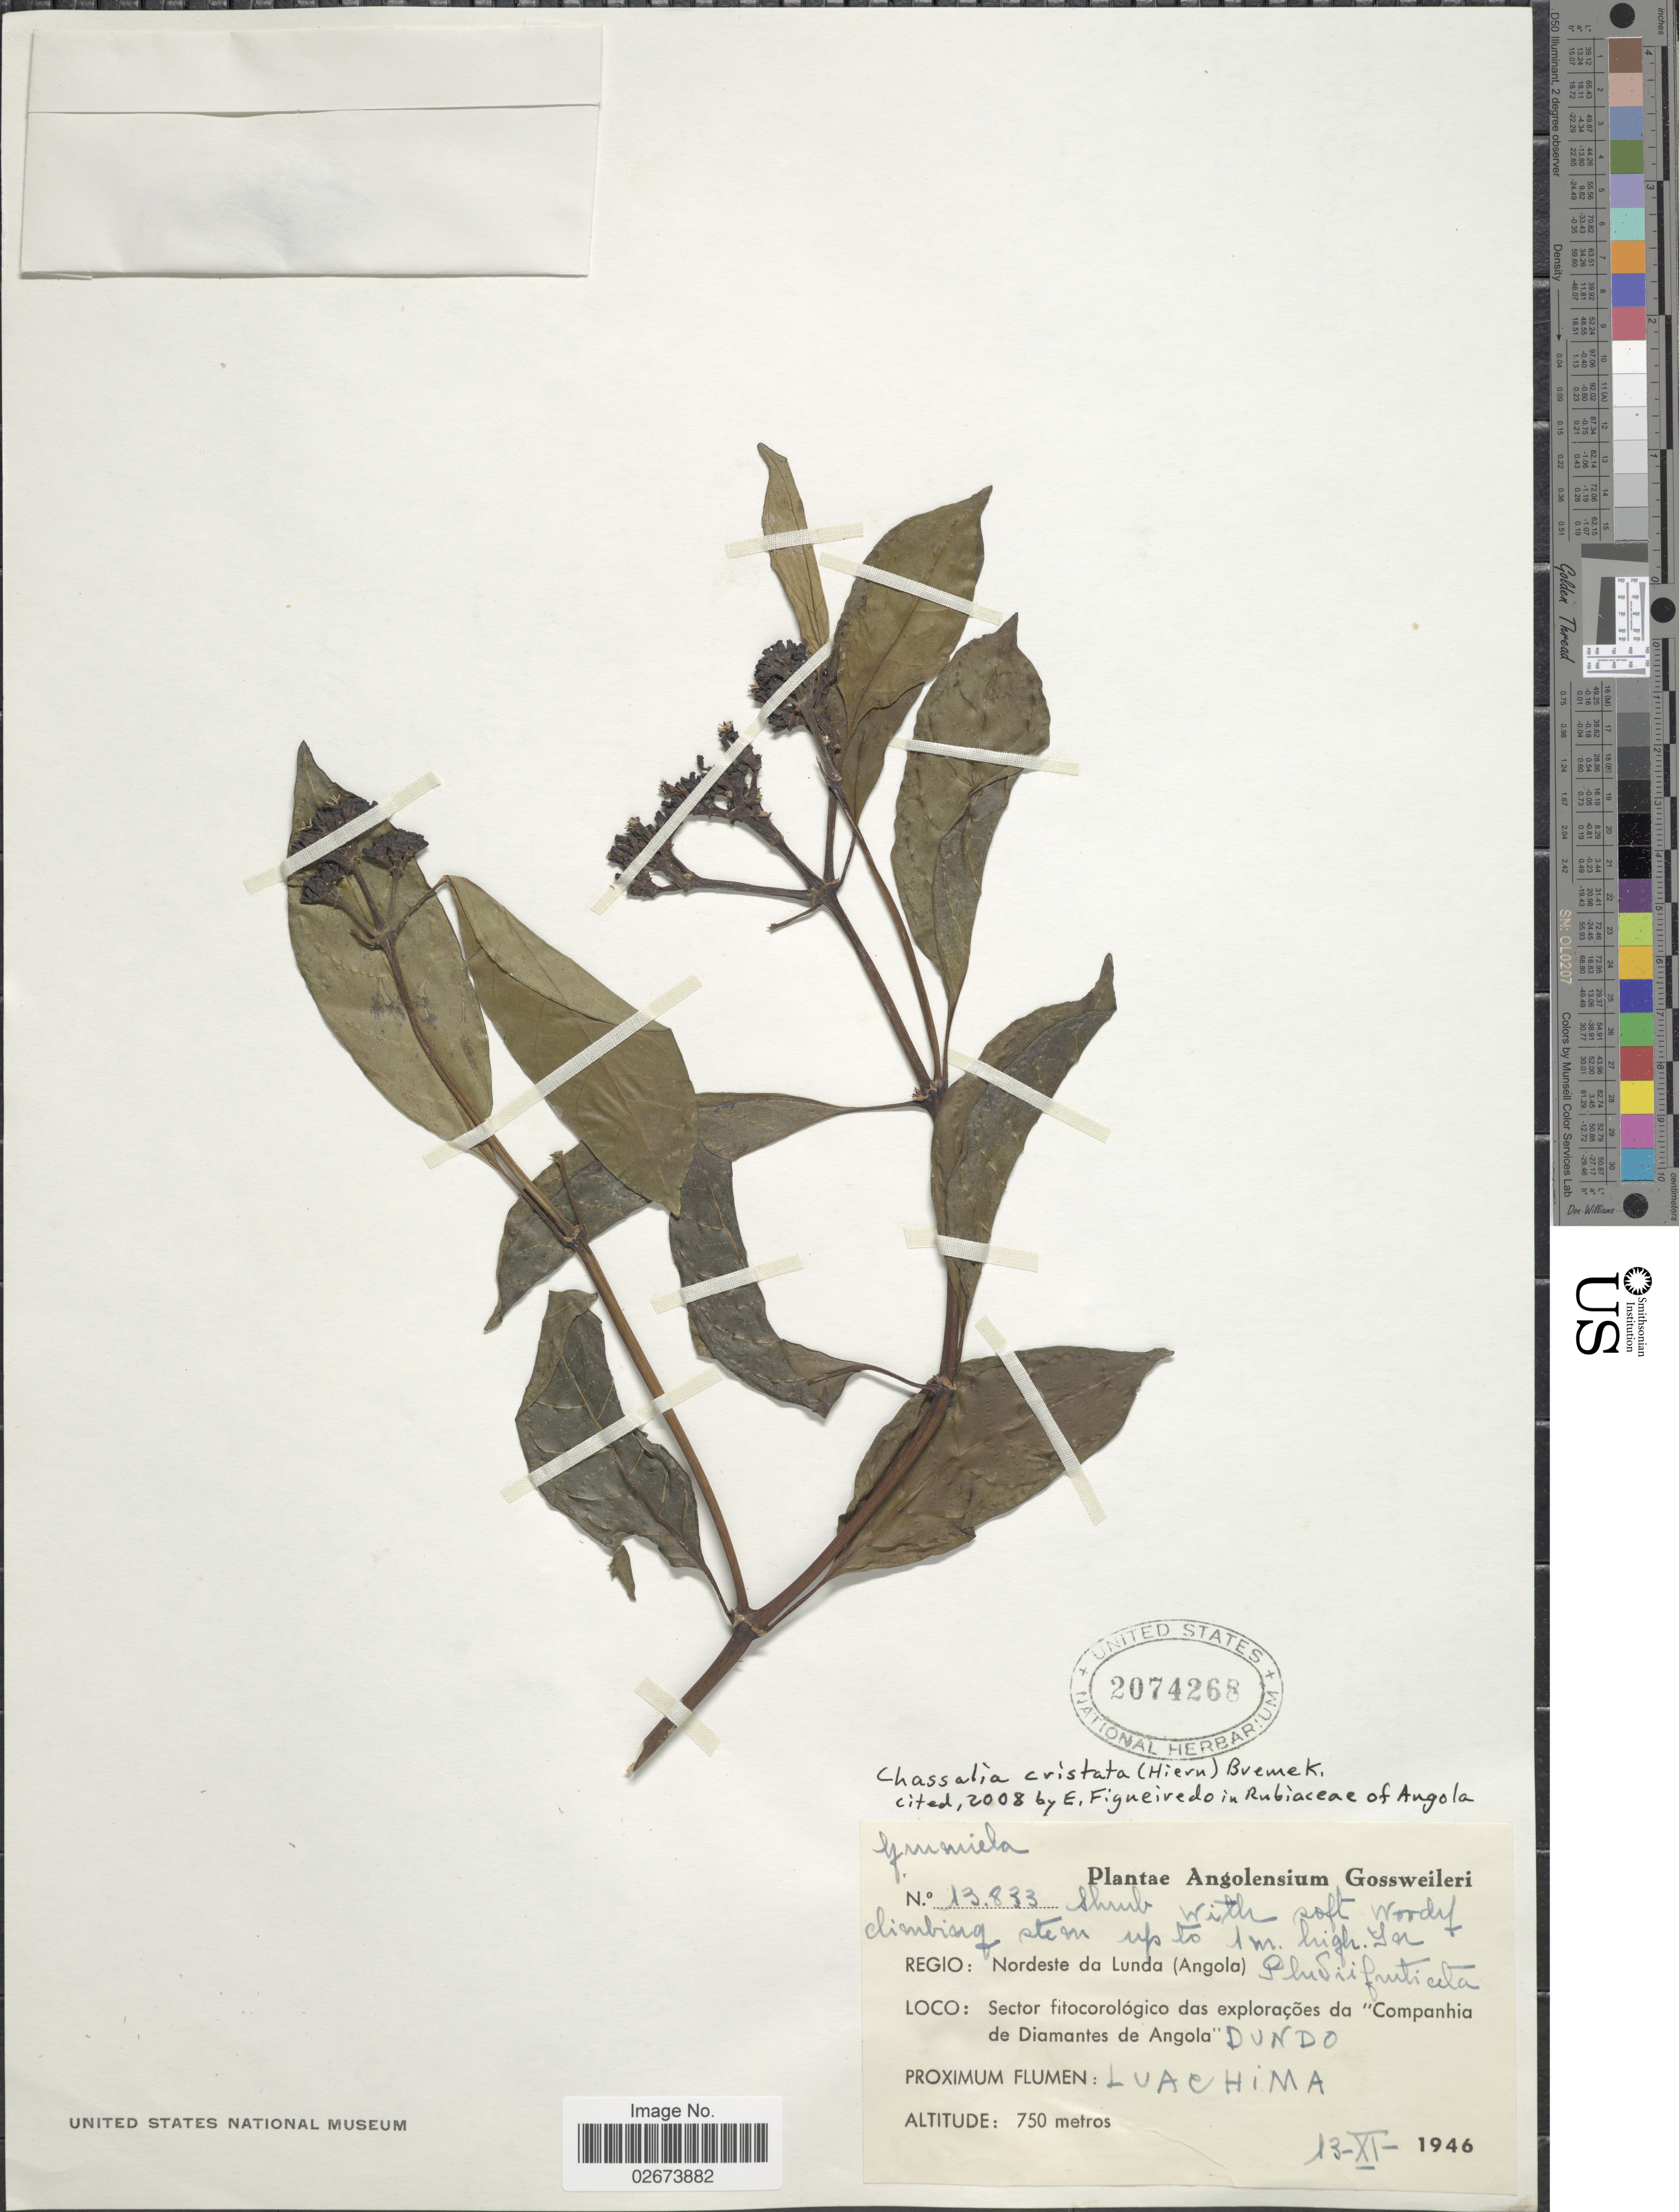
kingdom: Plantae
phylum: Tracheophyta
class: Magnoliopsida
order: Gentianales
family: Rubiaceae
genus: Chassalia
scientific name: Chassalia cristata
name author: (Hiern) Bremek.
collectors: -. Gossweiler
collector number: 13833*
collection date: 1946-11-13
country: Angola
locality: Angolensium, Nordeste da Lunda, Sector fitovorologico das exploracoes da "Companhia de Diamantes de Angola"Dundo.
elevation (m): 750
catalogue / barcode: US 2074268